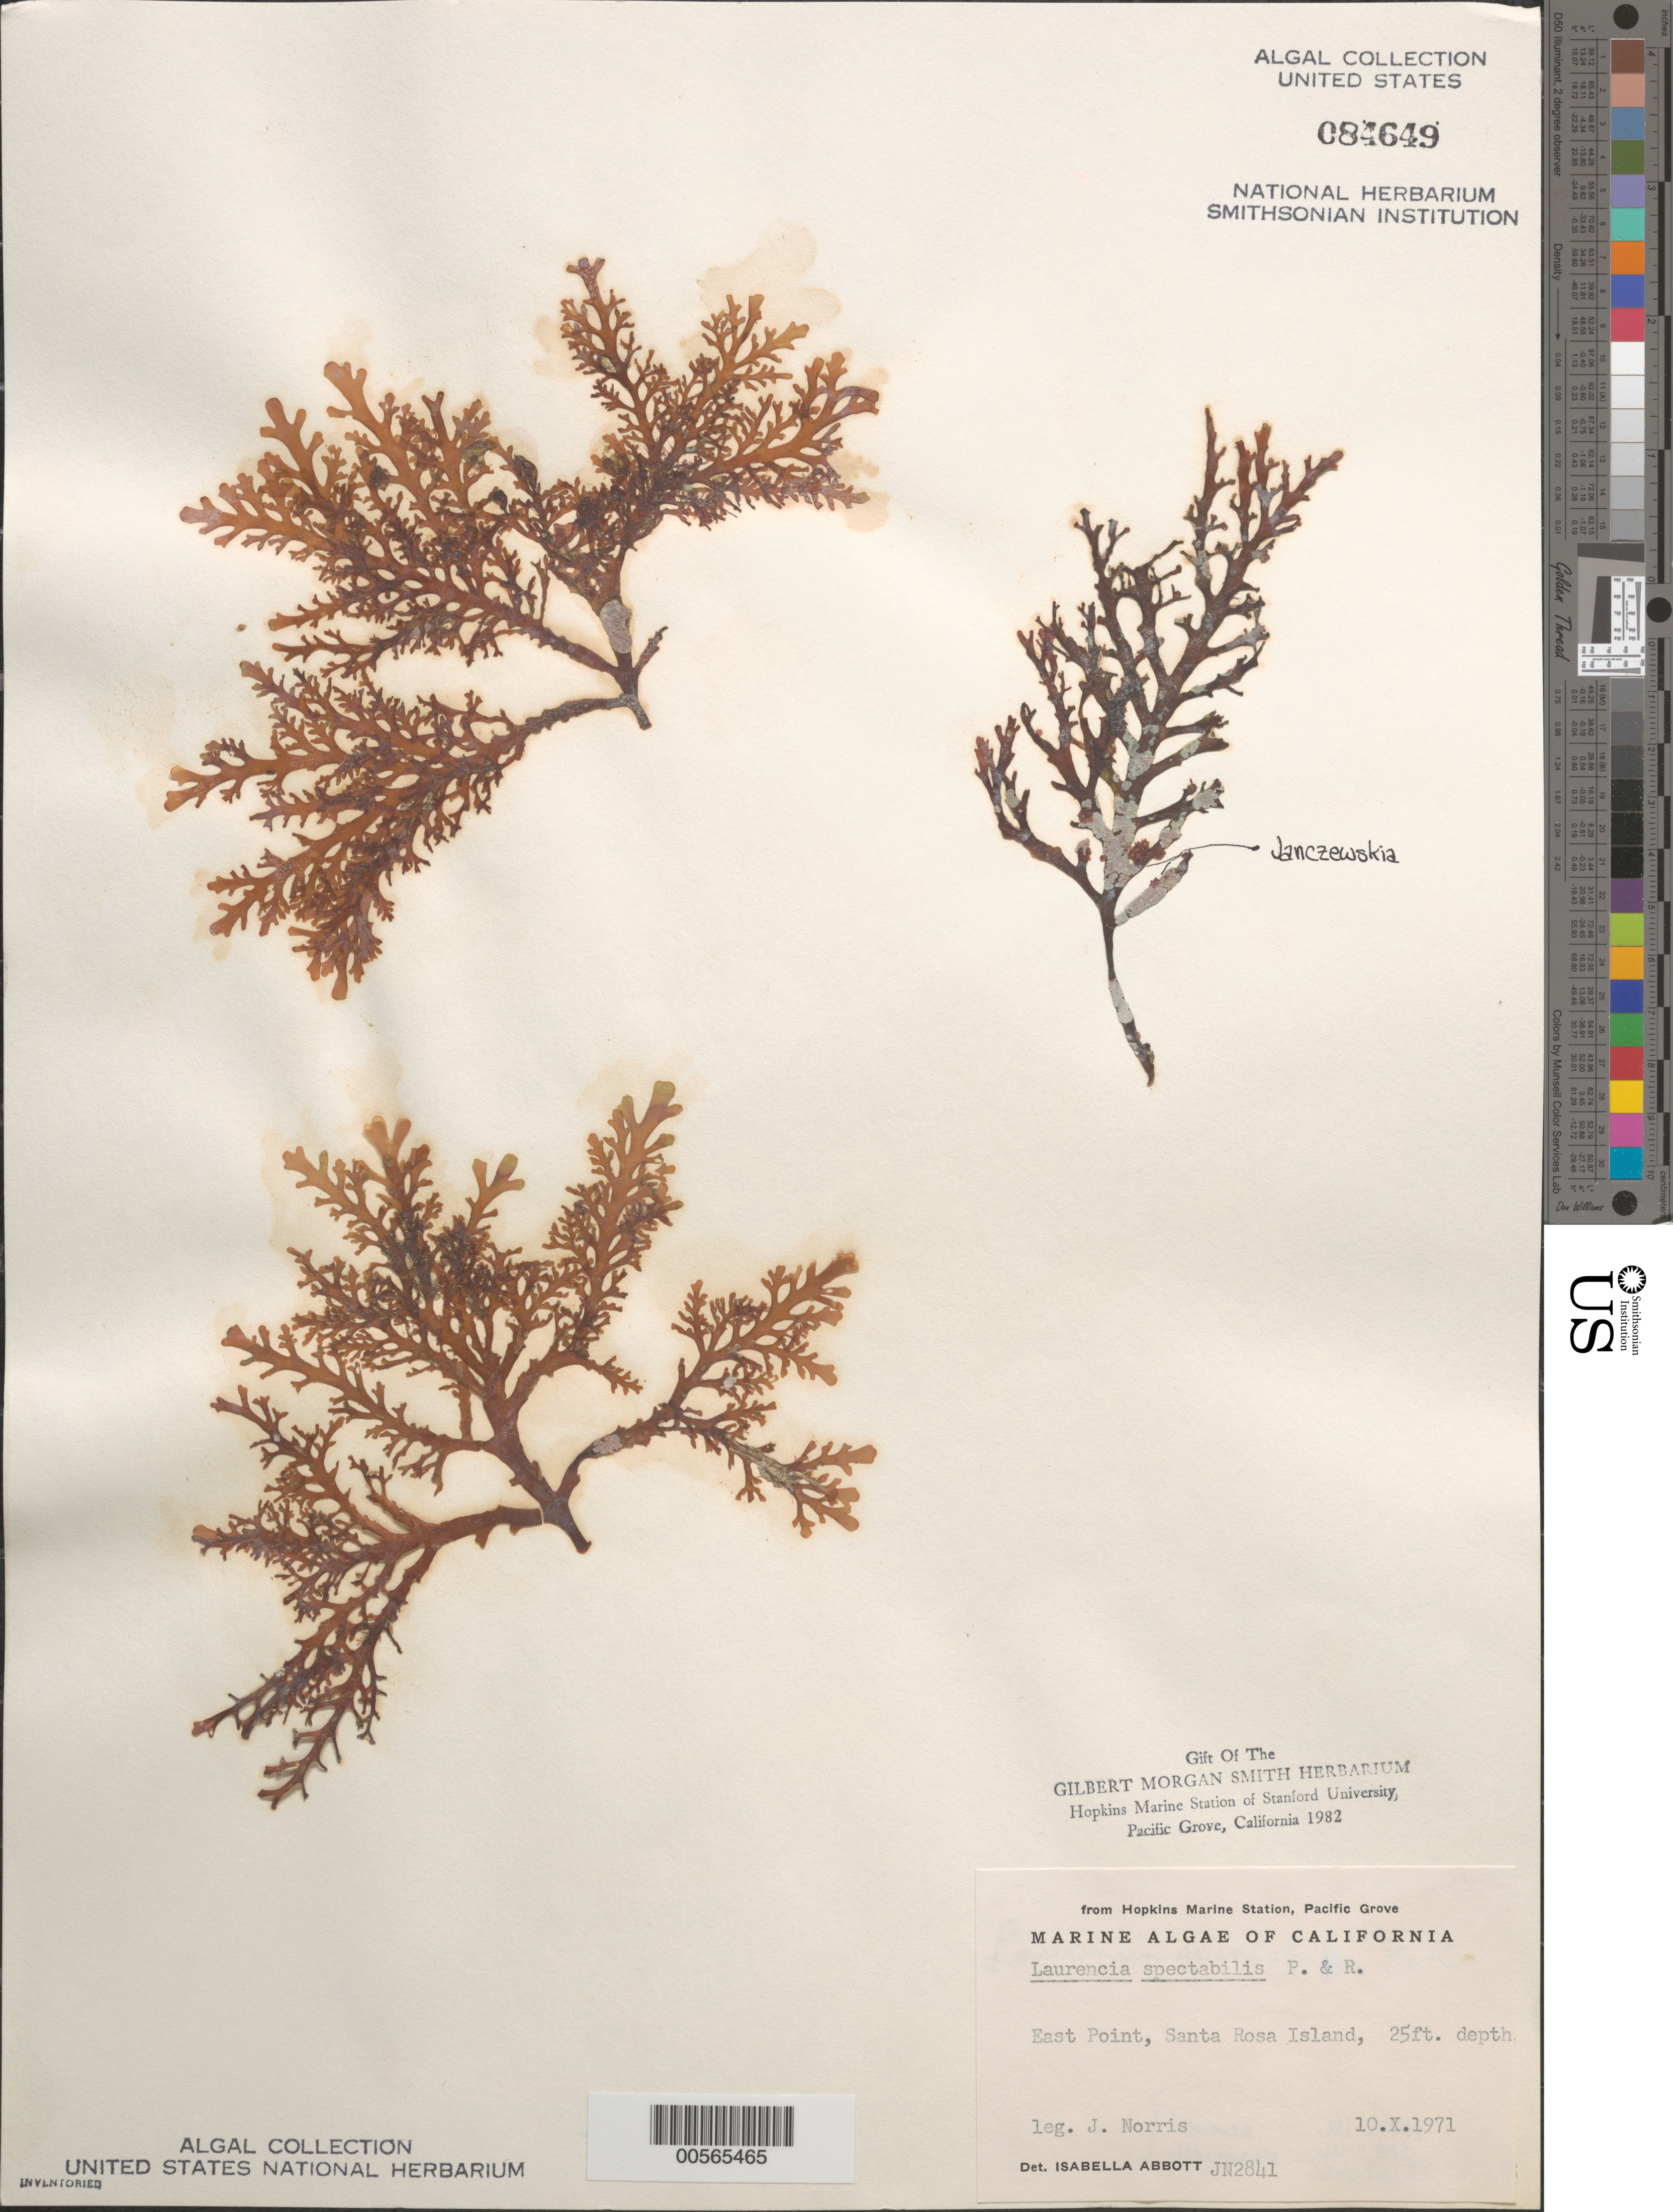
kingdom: Plantae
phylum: Rhodophyta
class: Florideophyceae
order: Ceramiales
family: Rhodomelaceae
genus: Osmundea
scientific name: Osmundea spectabilis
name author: (Postels & Rupr.) K.W. Nam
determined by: Algae name updating Project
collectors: J. N. Norris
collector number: JN-2841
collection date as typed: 10 Oct 1971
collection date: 1971-10-10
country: United States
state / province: California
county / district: Santa Barbara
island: Santa Rosa Island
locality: East Point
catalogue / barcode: US 84649